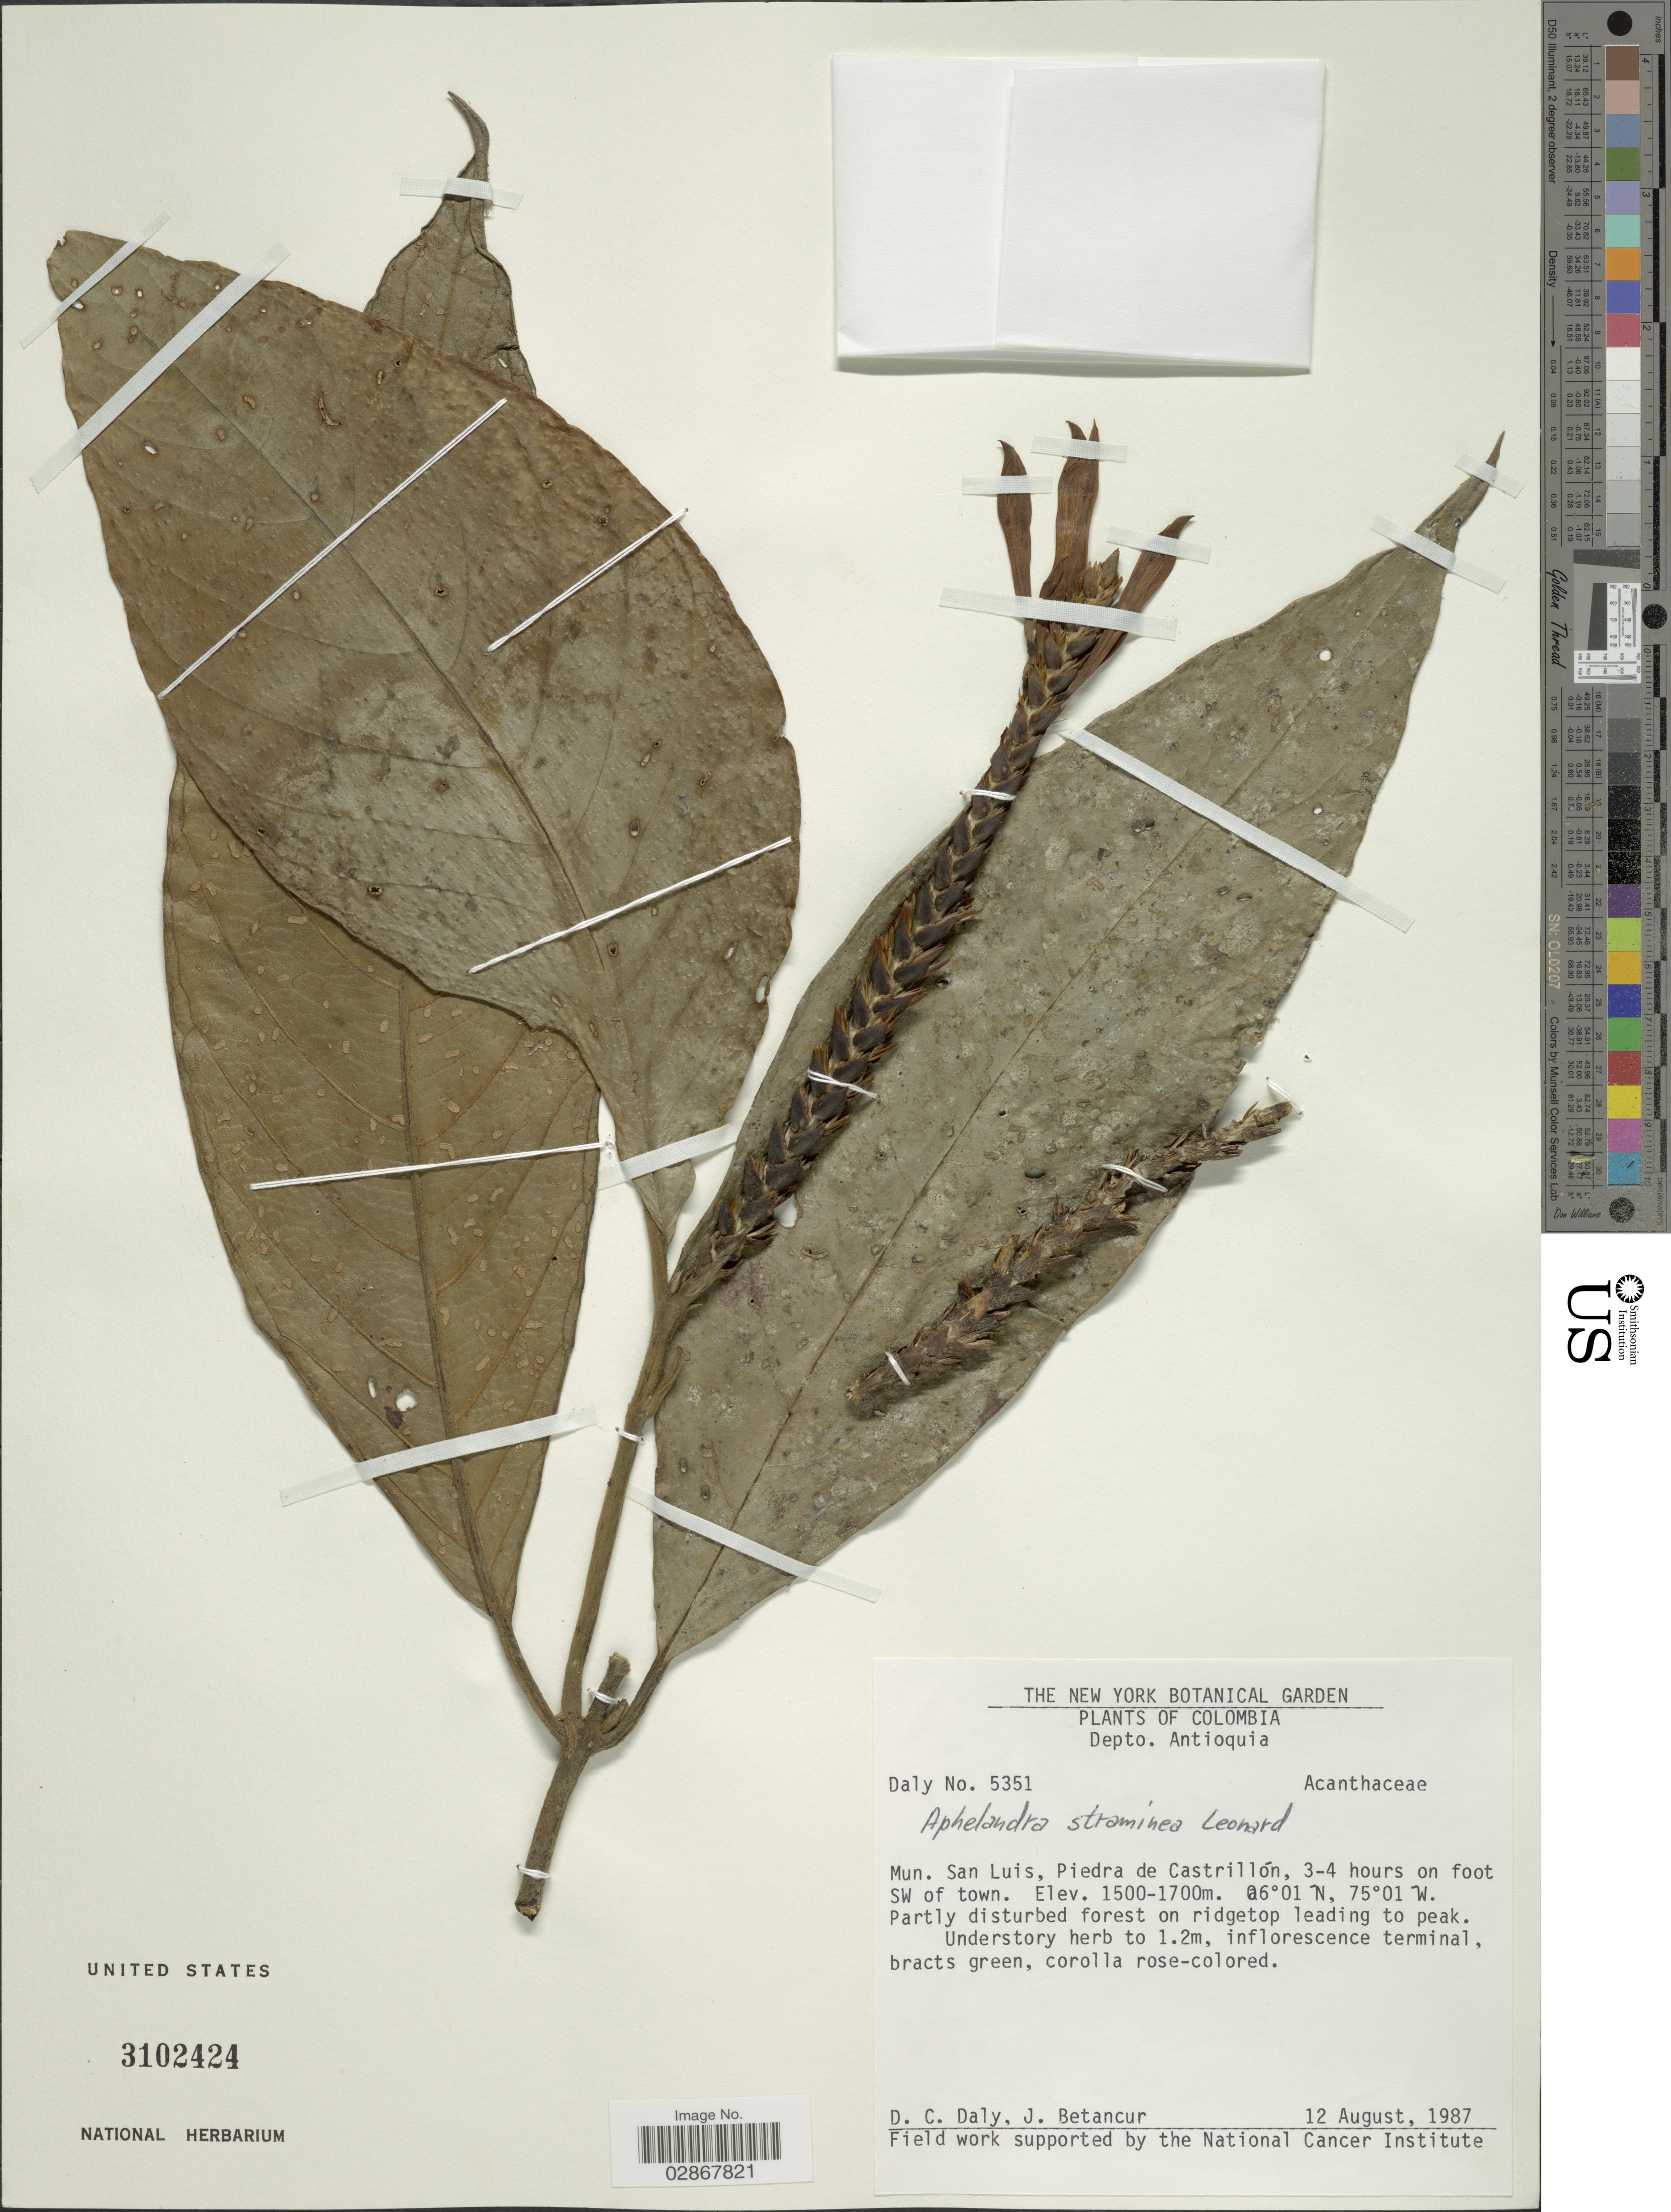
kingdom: Plantae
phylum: Tracheophyta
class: Magnoliopsida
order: Lamiales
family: Acanthaceae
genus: Aphelandra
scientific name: Aphelandra straminea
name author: Leonard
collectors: D. C. Daly & J. Betancur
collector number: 5351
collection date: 1987-08-12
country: Colombia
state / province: Antioquia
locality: Depto. Antioquia. Mun. San Luis, Piedra de Castrillón, 3-4 hours on foot SW of town.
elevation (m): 1500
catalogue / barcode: US 3102424